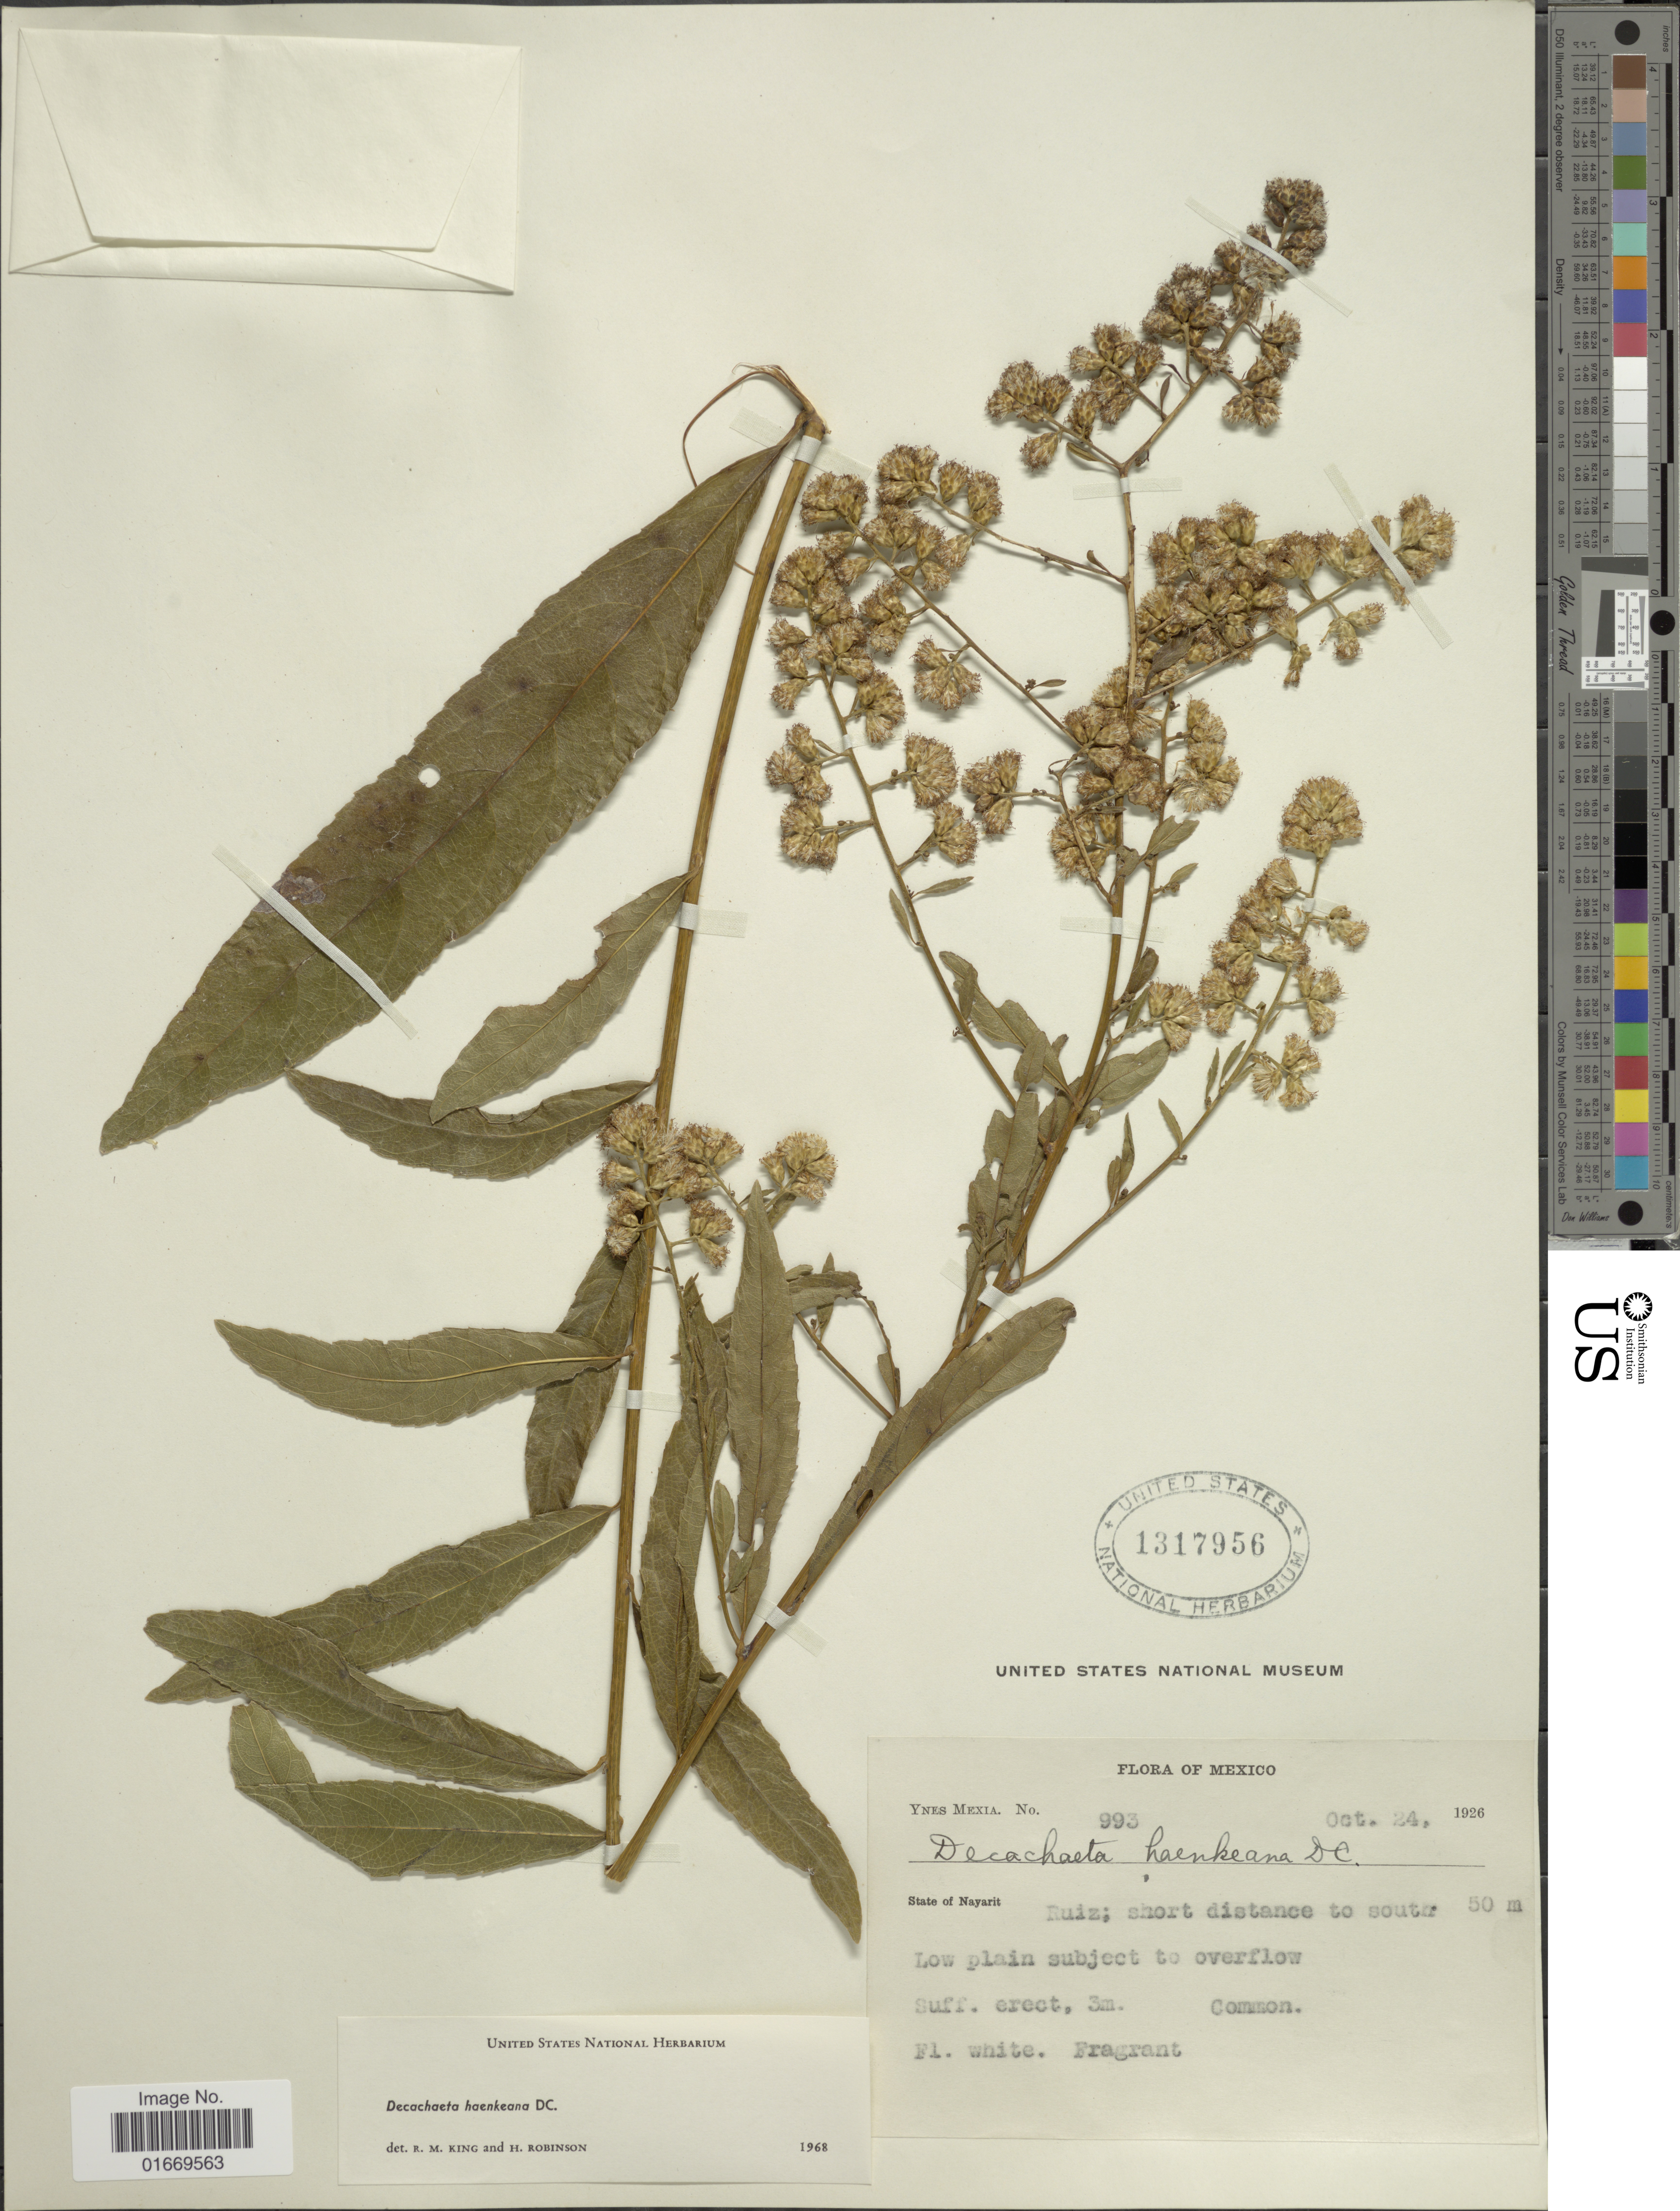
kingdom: Plantae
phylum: Tracheophyta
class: Magnoliopsida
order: Asterales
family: Asteraceae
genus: Decachaeta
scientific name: Decachaeta haenkeana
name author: DC.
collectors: Y. Mexia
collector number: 993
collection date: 1926-10-24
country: Mexico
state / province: Nayarit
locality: Ruiz; short distance to south, low plain subject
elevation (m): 50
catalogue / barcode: US 1317956